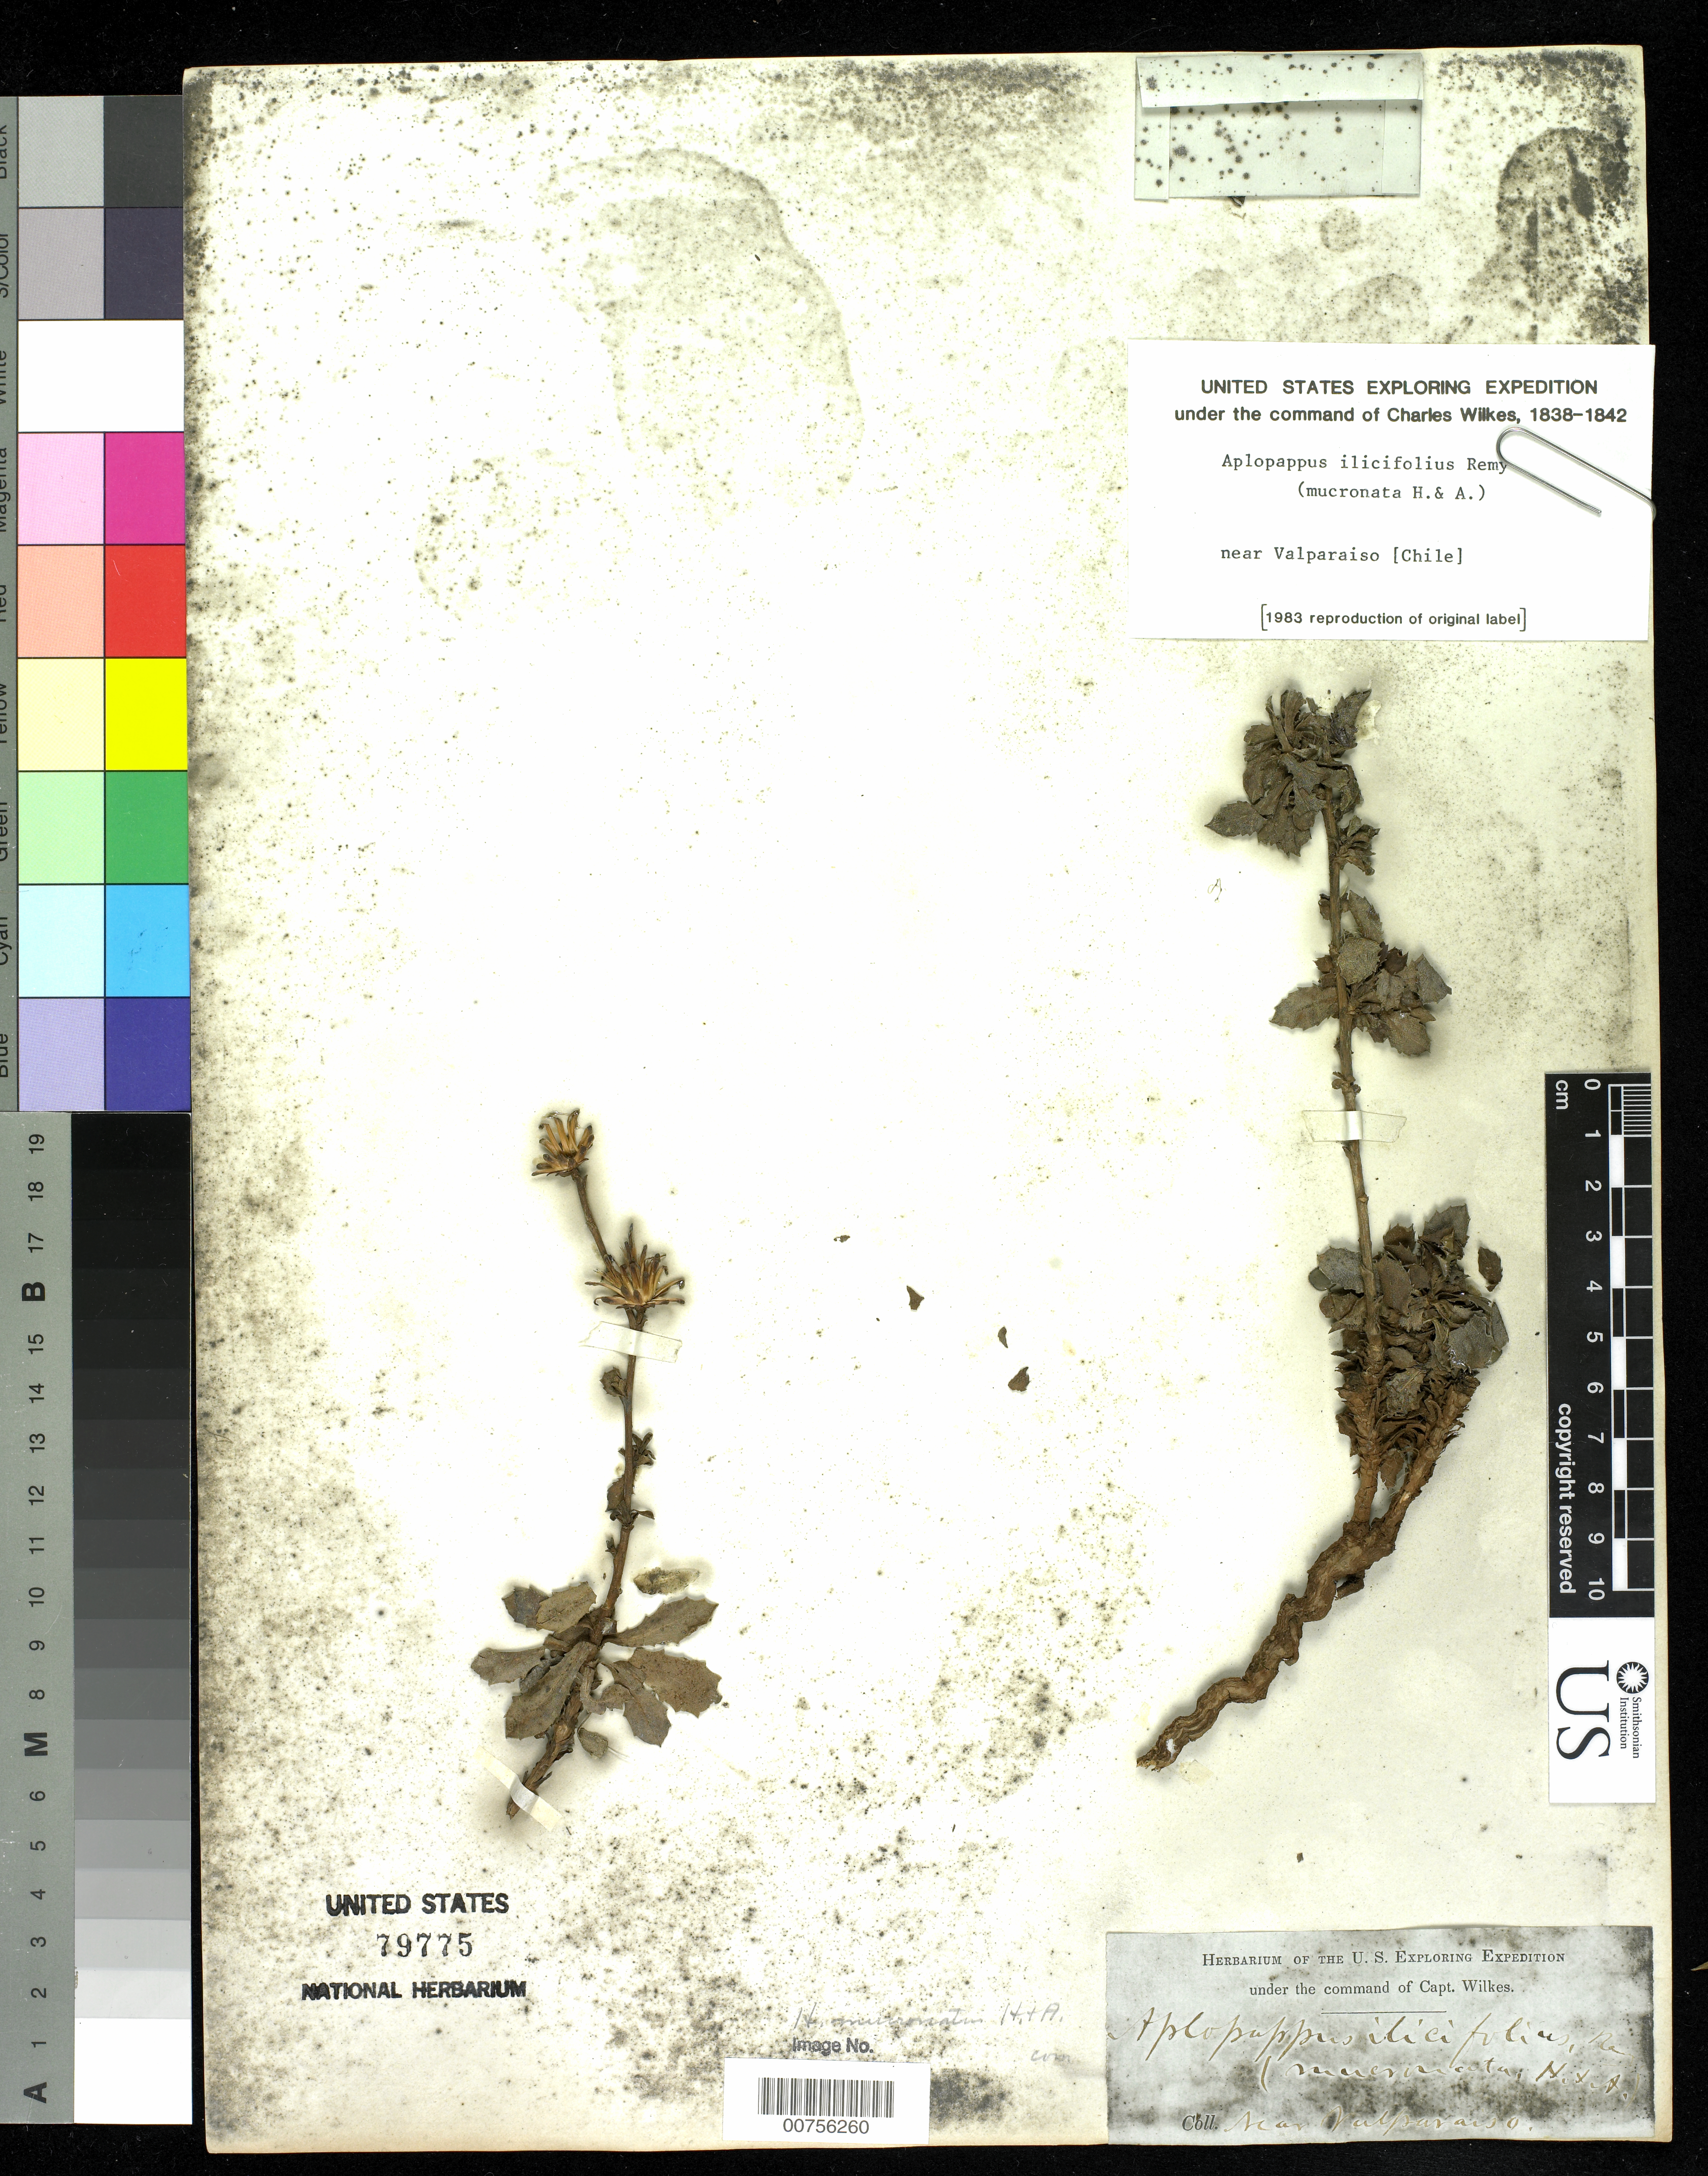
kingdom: Plantae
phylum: Tracheophyta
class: Magnoliopsida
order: Asterales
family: Asteraceae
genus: Haplopappus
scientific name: Haplopappus ilicifolius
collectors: Wilkes Explor. Exped.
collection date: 1838/1842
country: Chile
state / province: Valparaíso (V)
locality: near Valparaiso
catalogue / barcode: US 79775